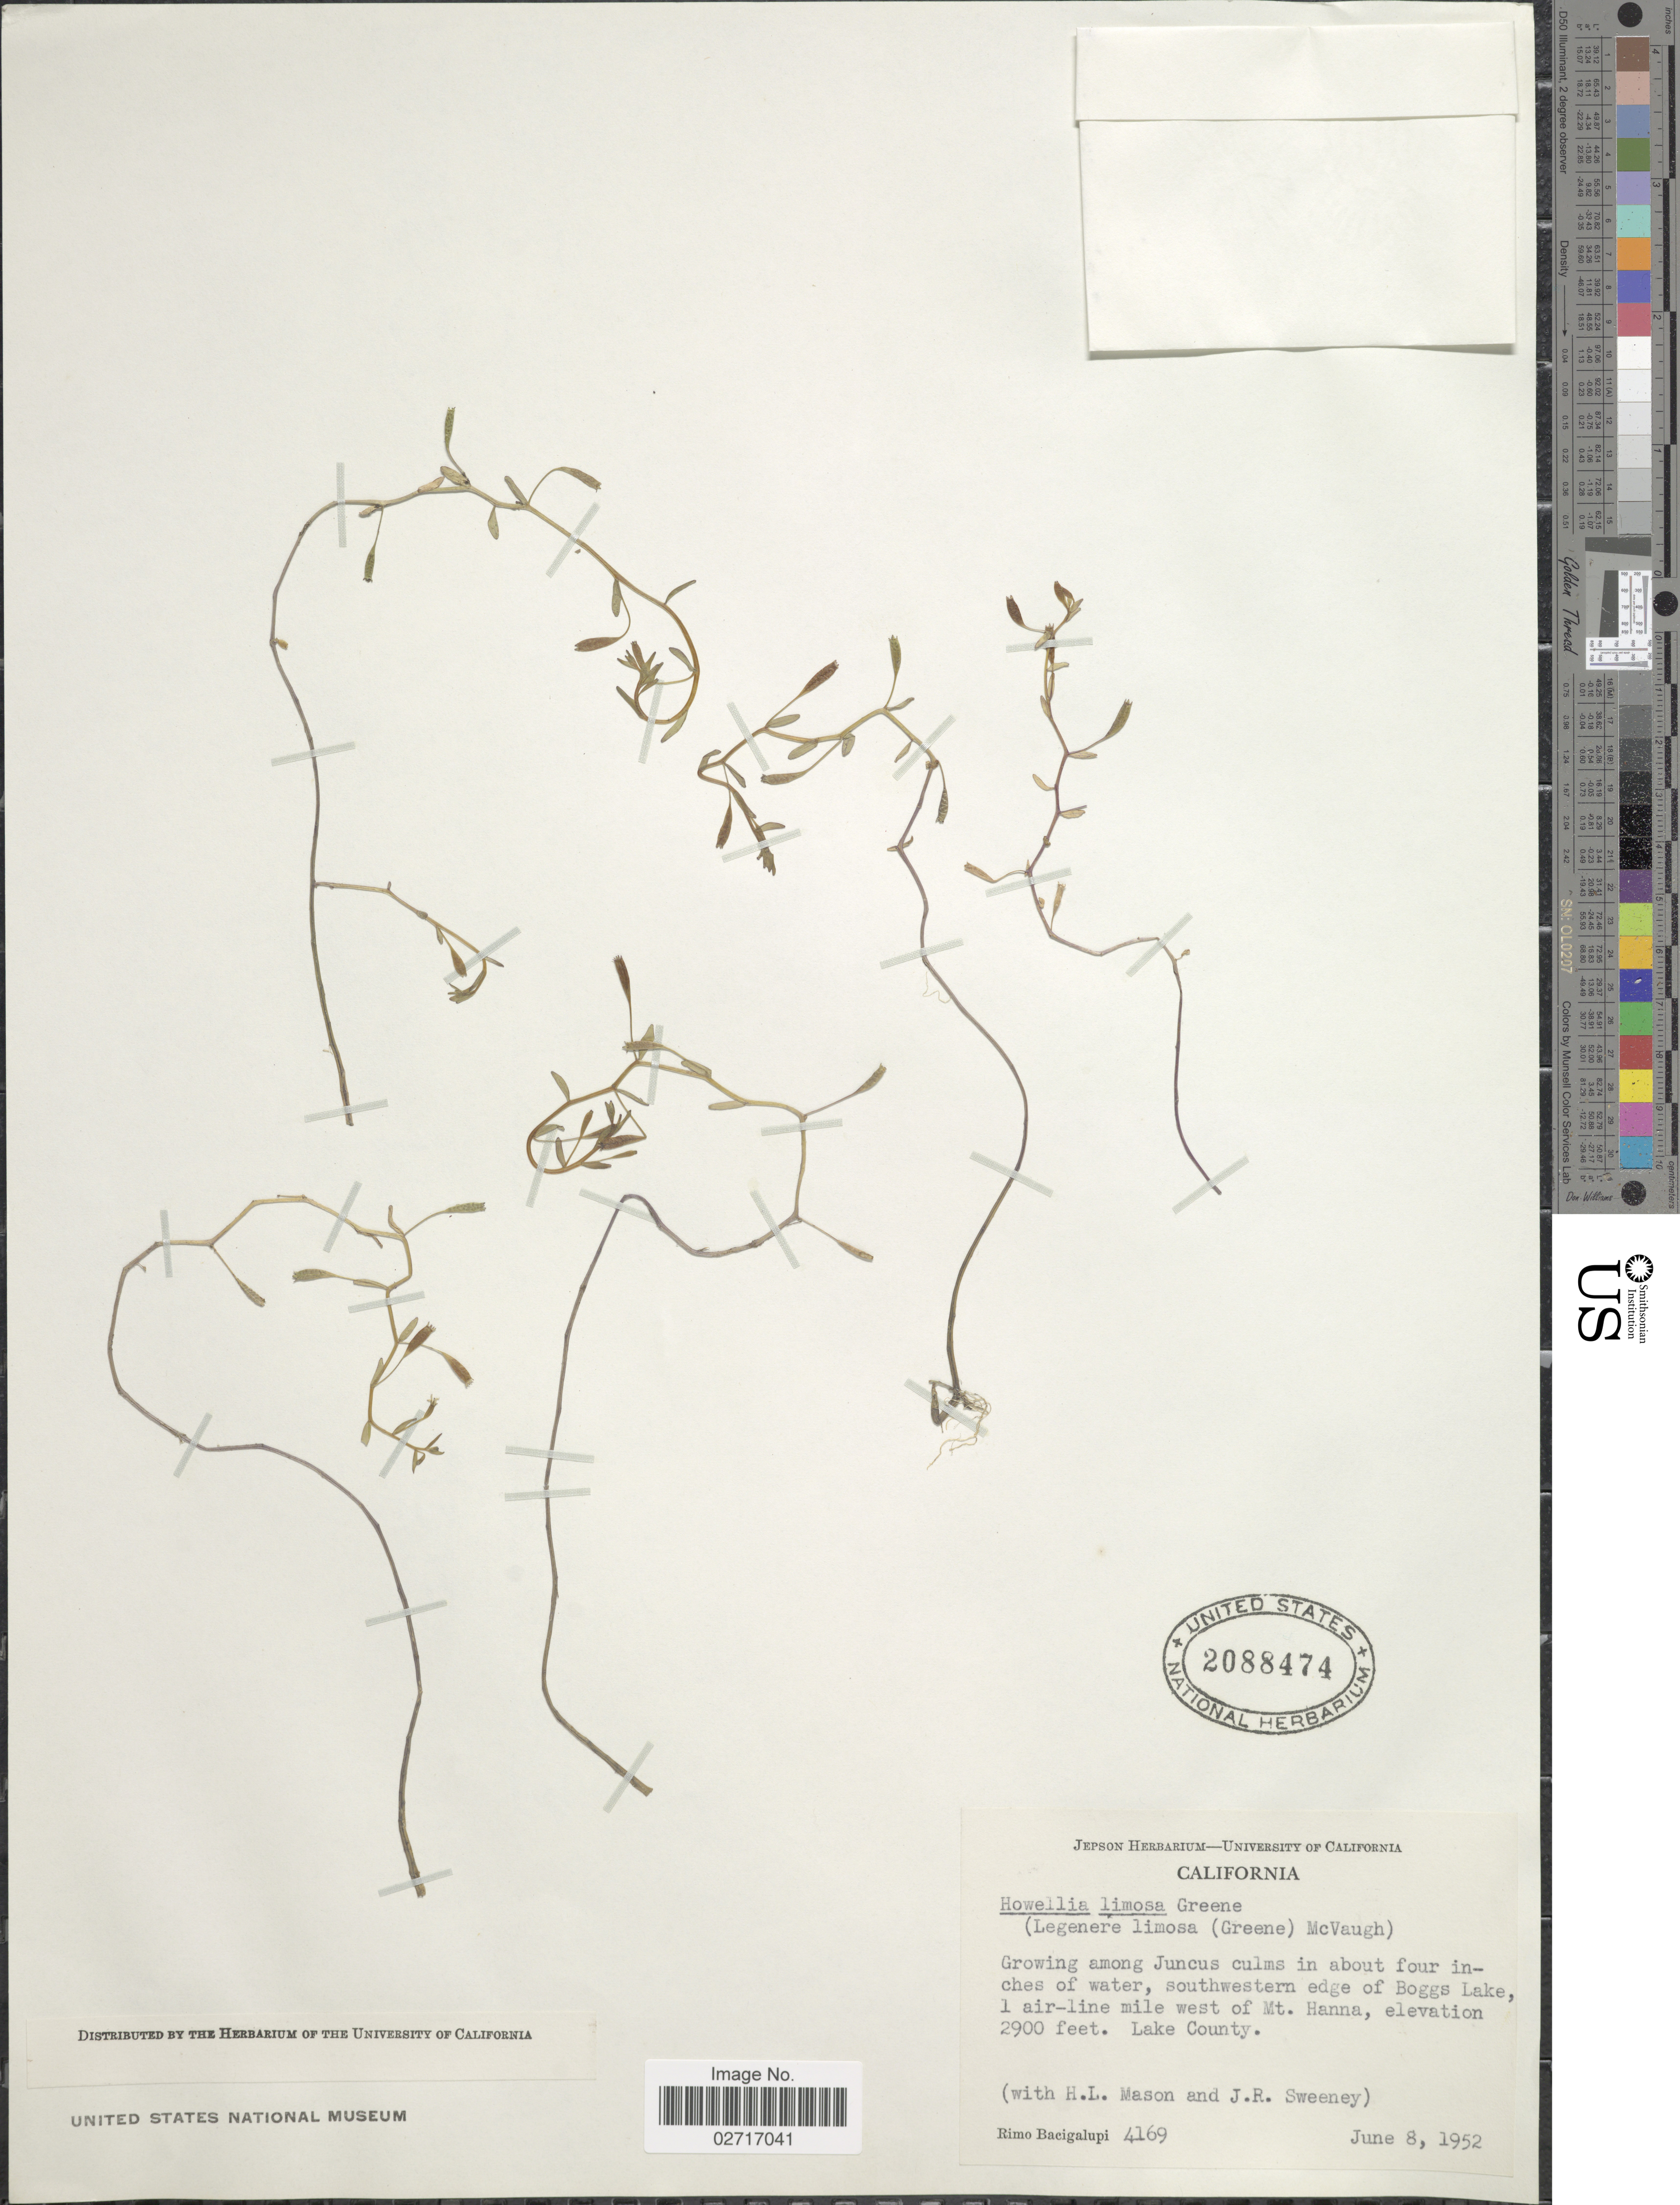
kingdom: Plantae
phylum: Tracheophyta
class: Magnoliopsida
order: Asterales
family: Campanulaceae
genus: Legenere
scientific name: Legenere limosa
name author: (S.W. Greene) McVaugh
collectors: R. Bacigalupi, H. L. Mason & J. Sweeney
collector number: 4169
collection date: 1952-06-08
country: United States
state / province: California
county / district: Lake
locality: Growing among Juncus culms in about four inches of water, southwestern edge of Boggs Lake, 1 air-line mile west of Mt. Hanna. Lake County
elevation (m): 884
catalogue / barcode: US 2088474